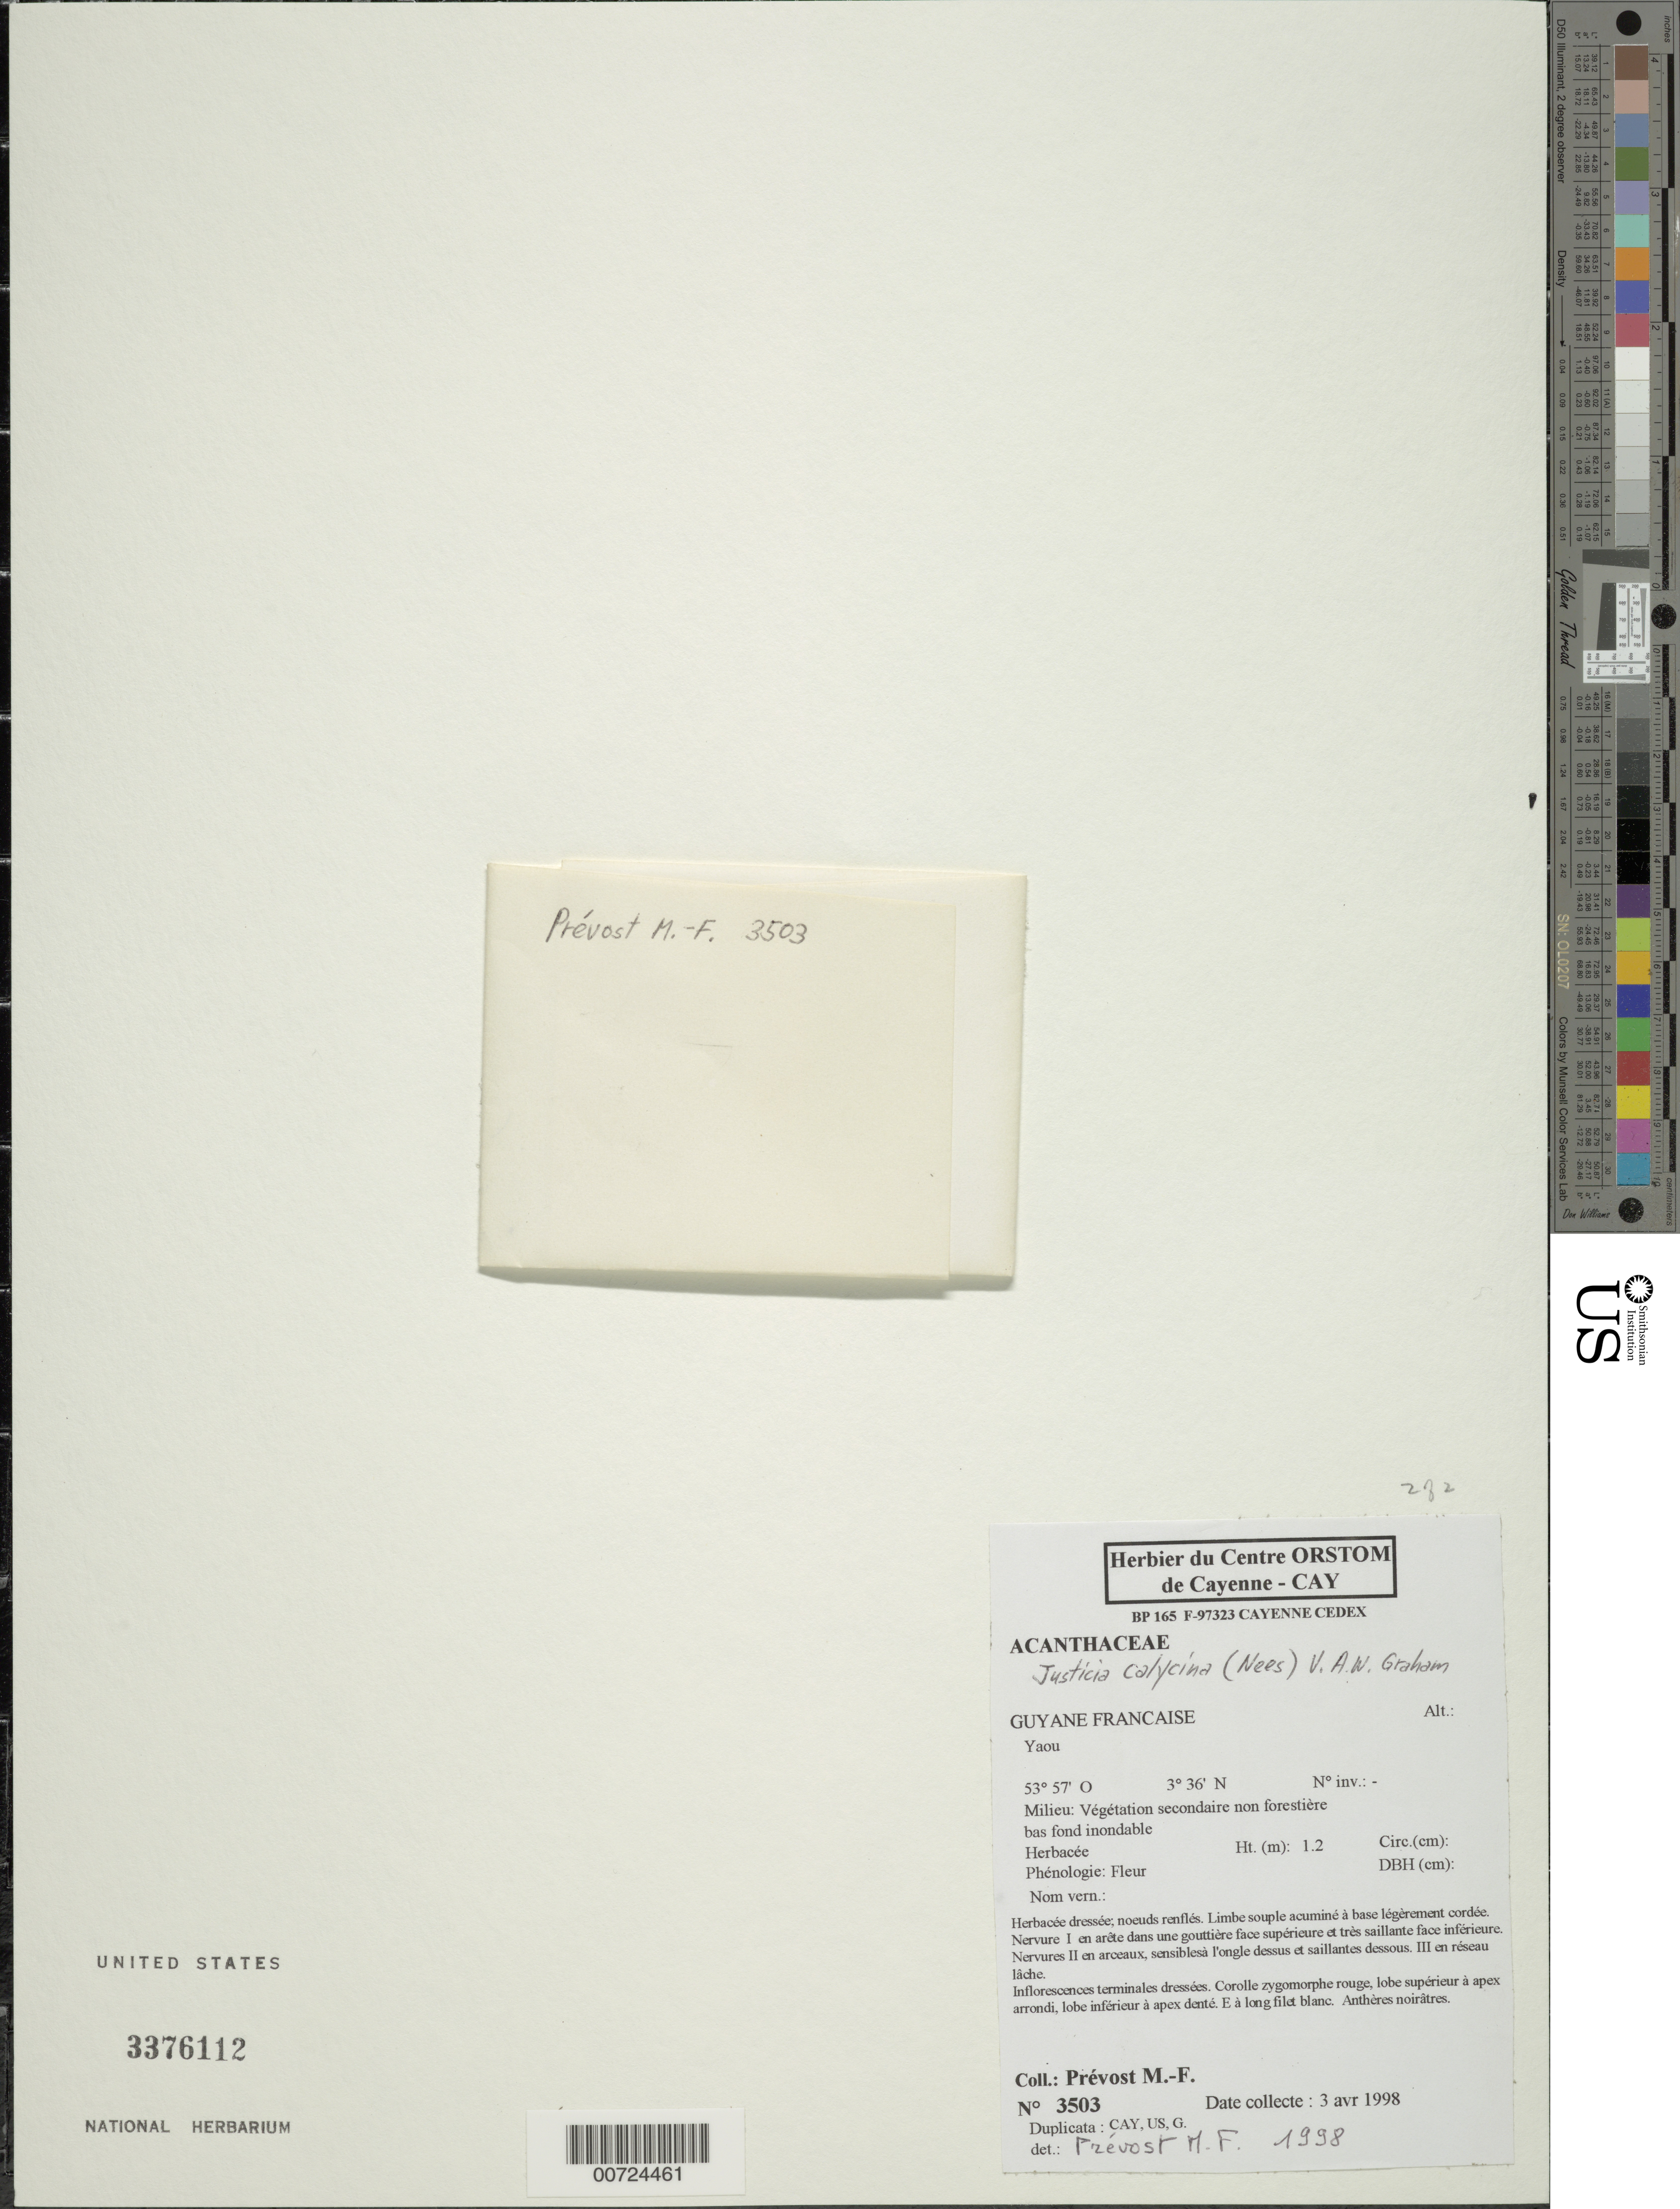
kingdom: Plantae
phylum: Tracheophyta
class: Magnoliopsida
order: Lamiales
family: Acanthaceae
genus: Justicia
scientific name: Justicia calycina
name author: (Nees) V.A.W. Graham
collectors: M.-F. Prévost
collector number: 3503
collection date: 1998-04-03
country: French Guiana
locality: Guyane Francaise. Yaou.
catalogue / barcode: US 3376112